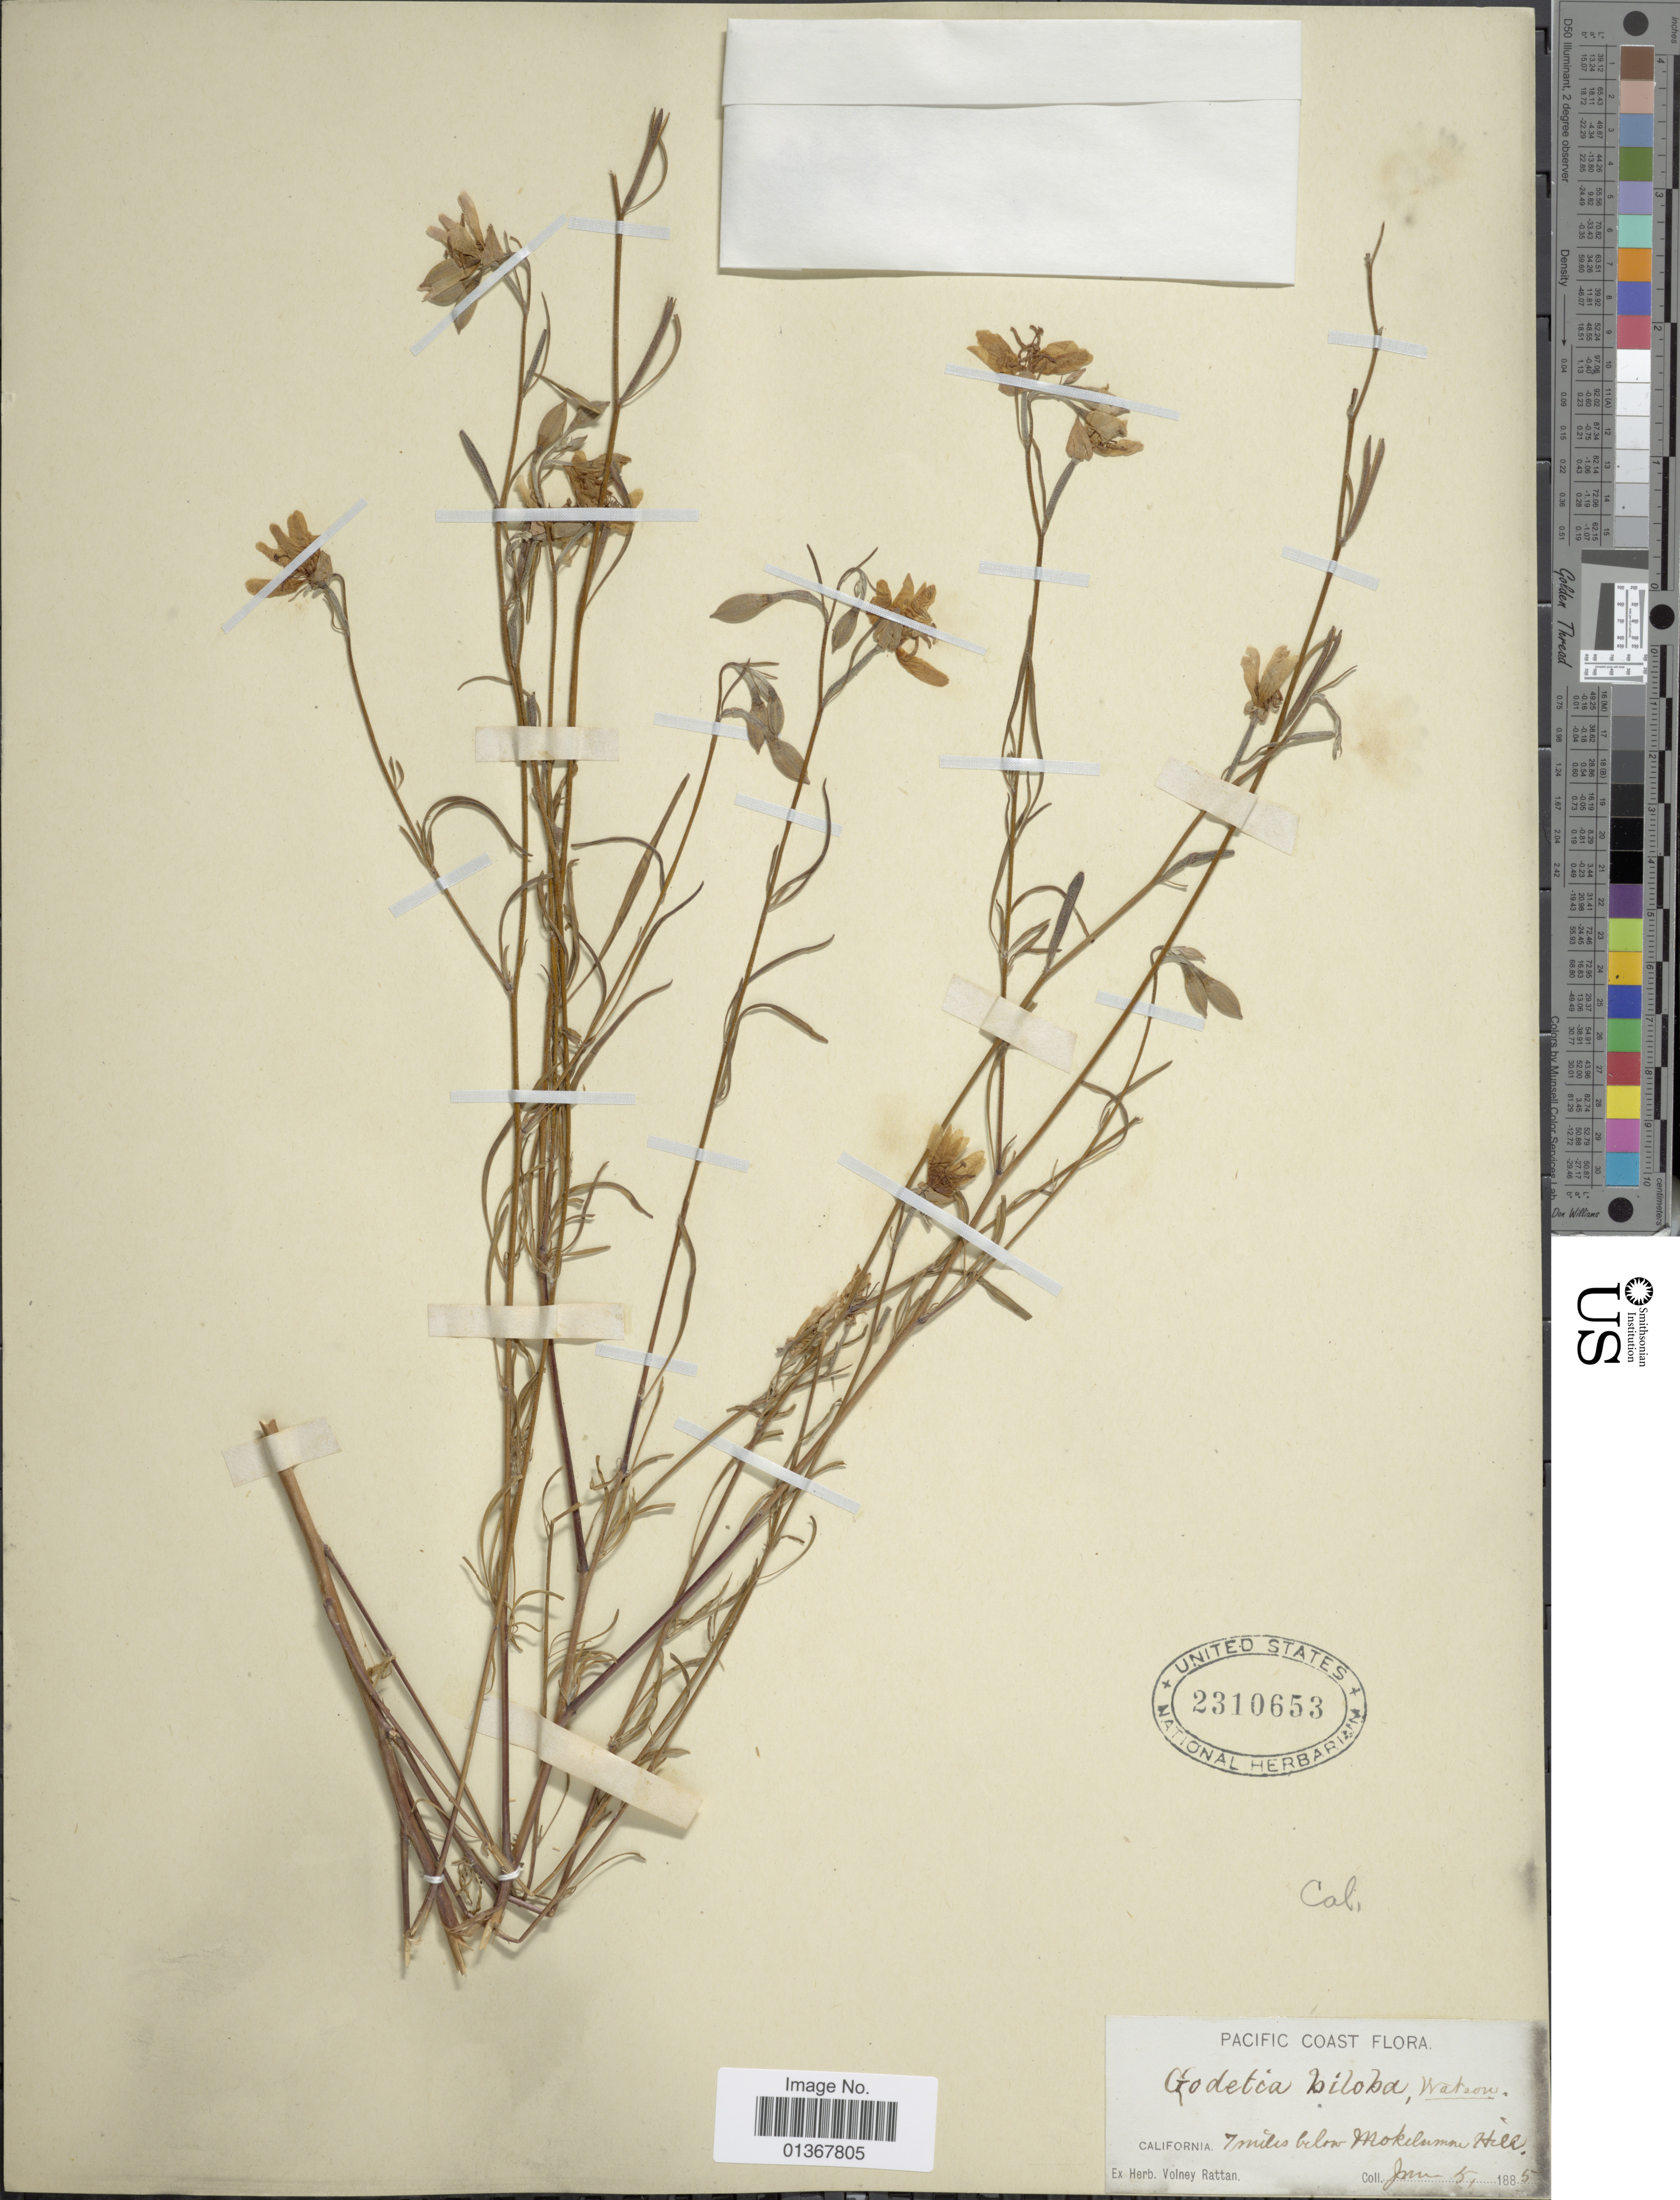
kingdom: Plantae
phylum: Tracheophyta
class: Magnoliopsida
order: Myrtales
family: Onagraceae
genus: Clarkia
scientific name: Clarkia biloba subsp. biloba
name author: (Durand) A. Nelson & J.F. Macbr.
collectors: ex herb. Voiney Rattan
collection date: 1885-06-05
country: United States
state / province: California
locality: Pacific Coast, 7 miles below Mokelumne Hill.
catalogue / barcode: US 2310653